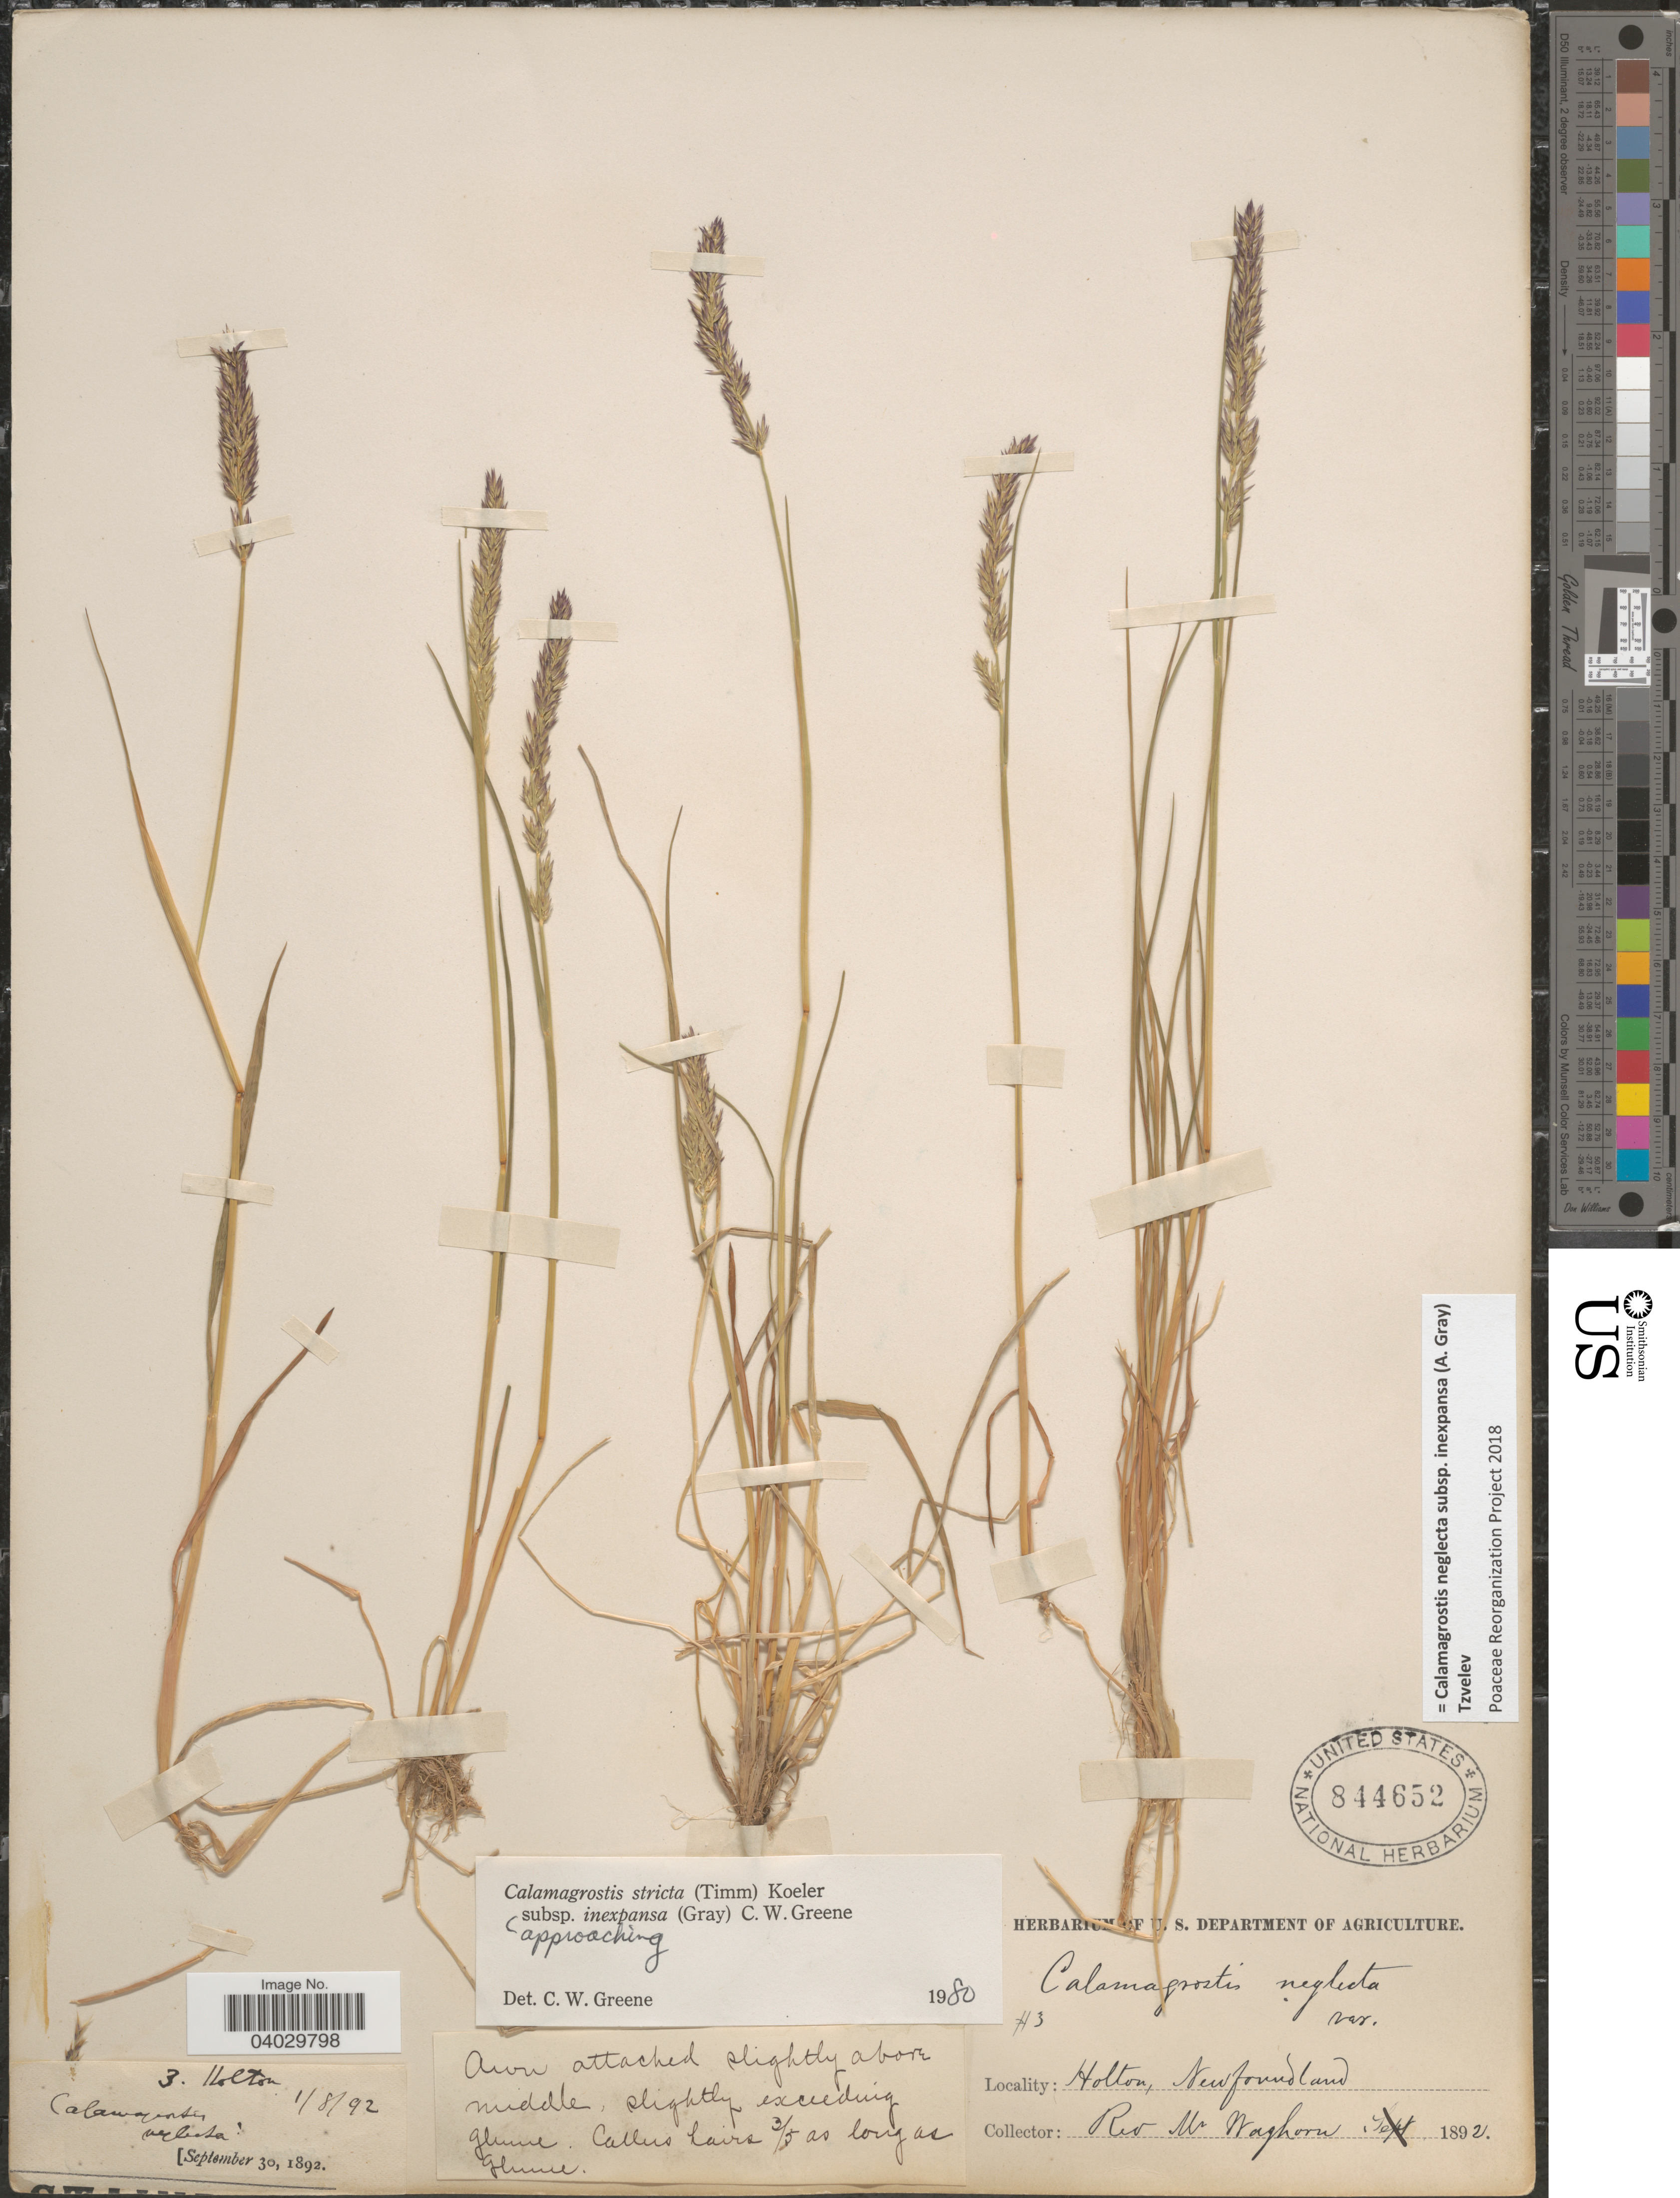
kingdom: Plantae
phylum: Tracheophyta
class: Liliopsida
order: Poales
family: Poaceae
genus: Calamagrostis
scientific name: Calamagrostis neglecta subsp. inexpansa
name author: (A. Gray) Tzvelev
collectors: Waghorn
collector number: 3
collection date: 1892-08-01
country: Canada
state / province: Newfoundland and Labrador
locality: Holton.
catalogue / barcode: US 844652